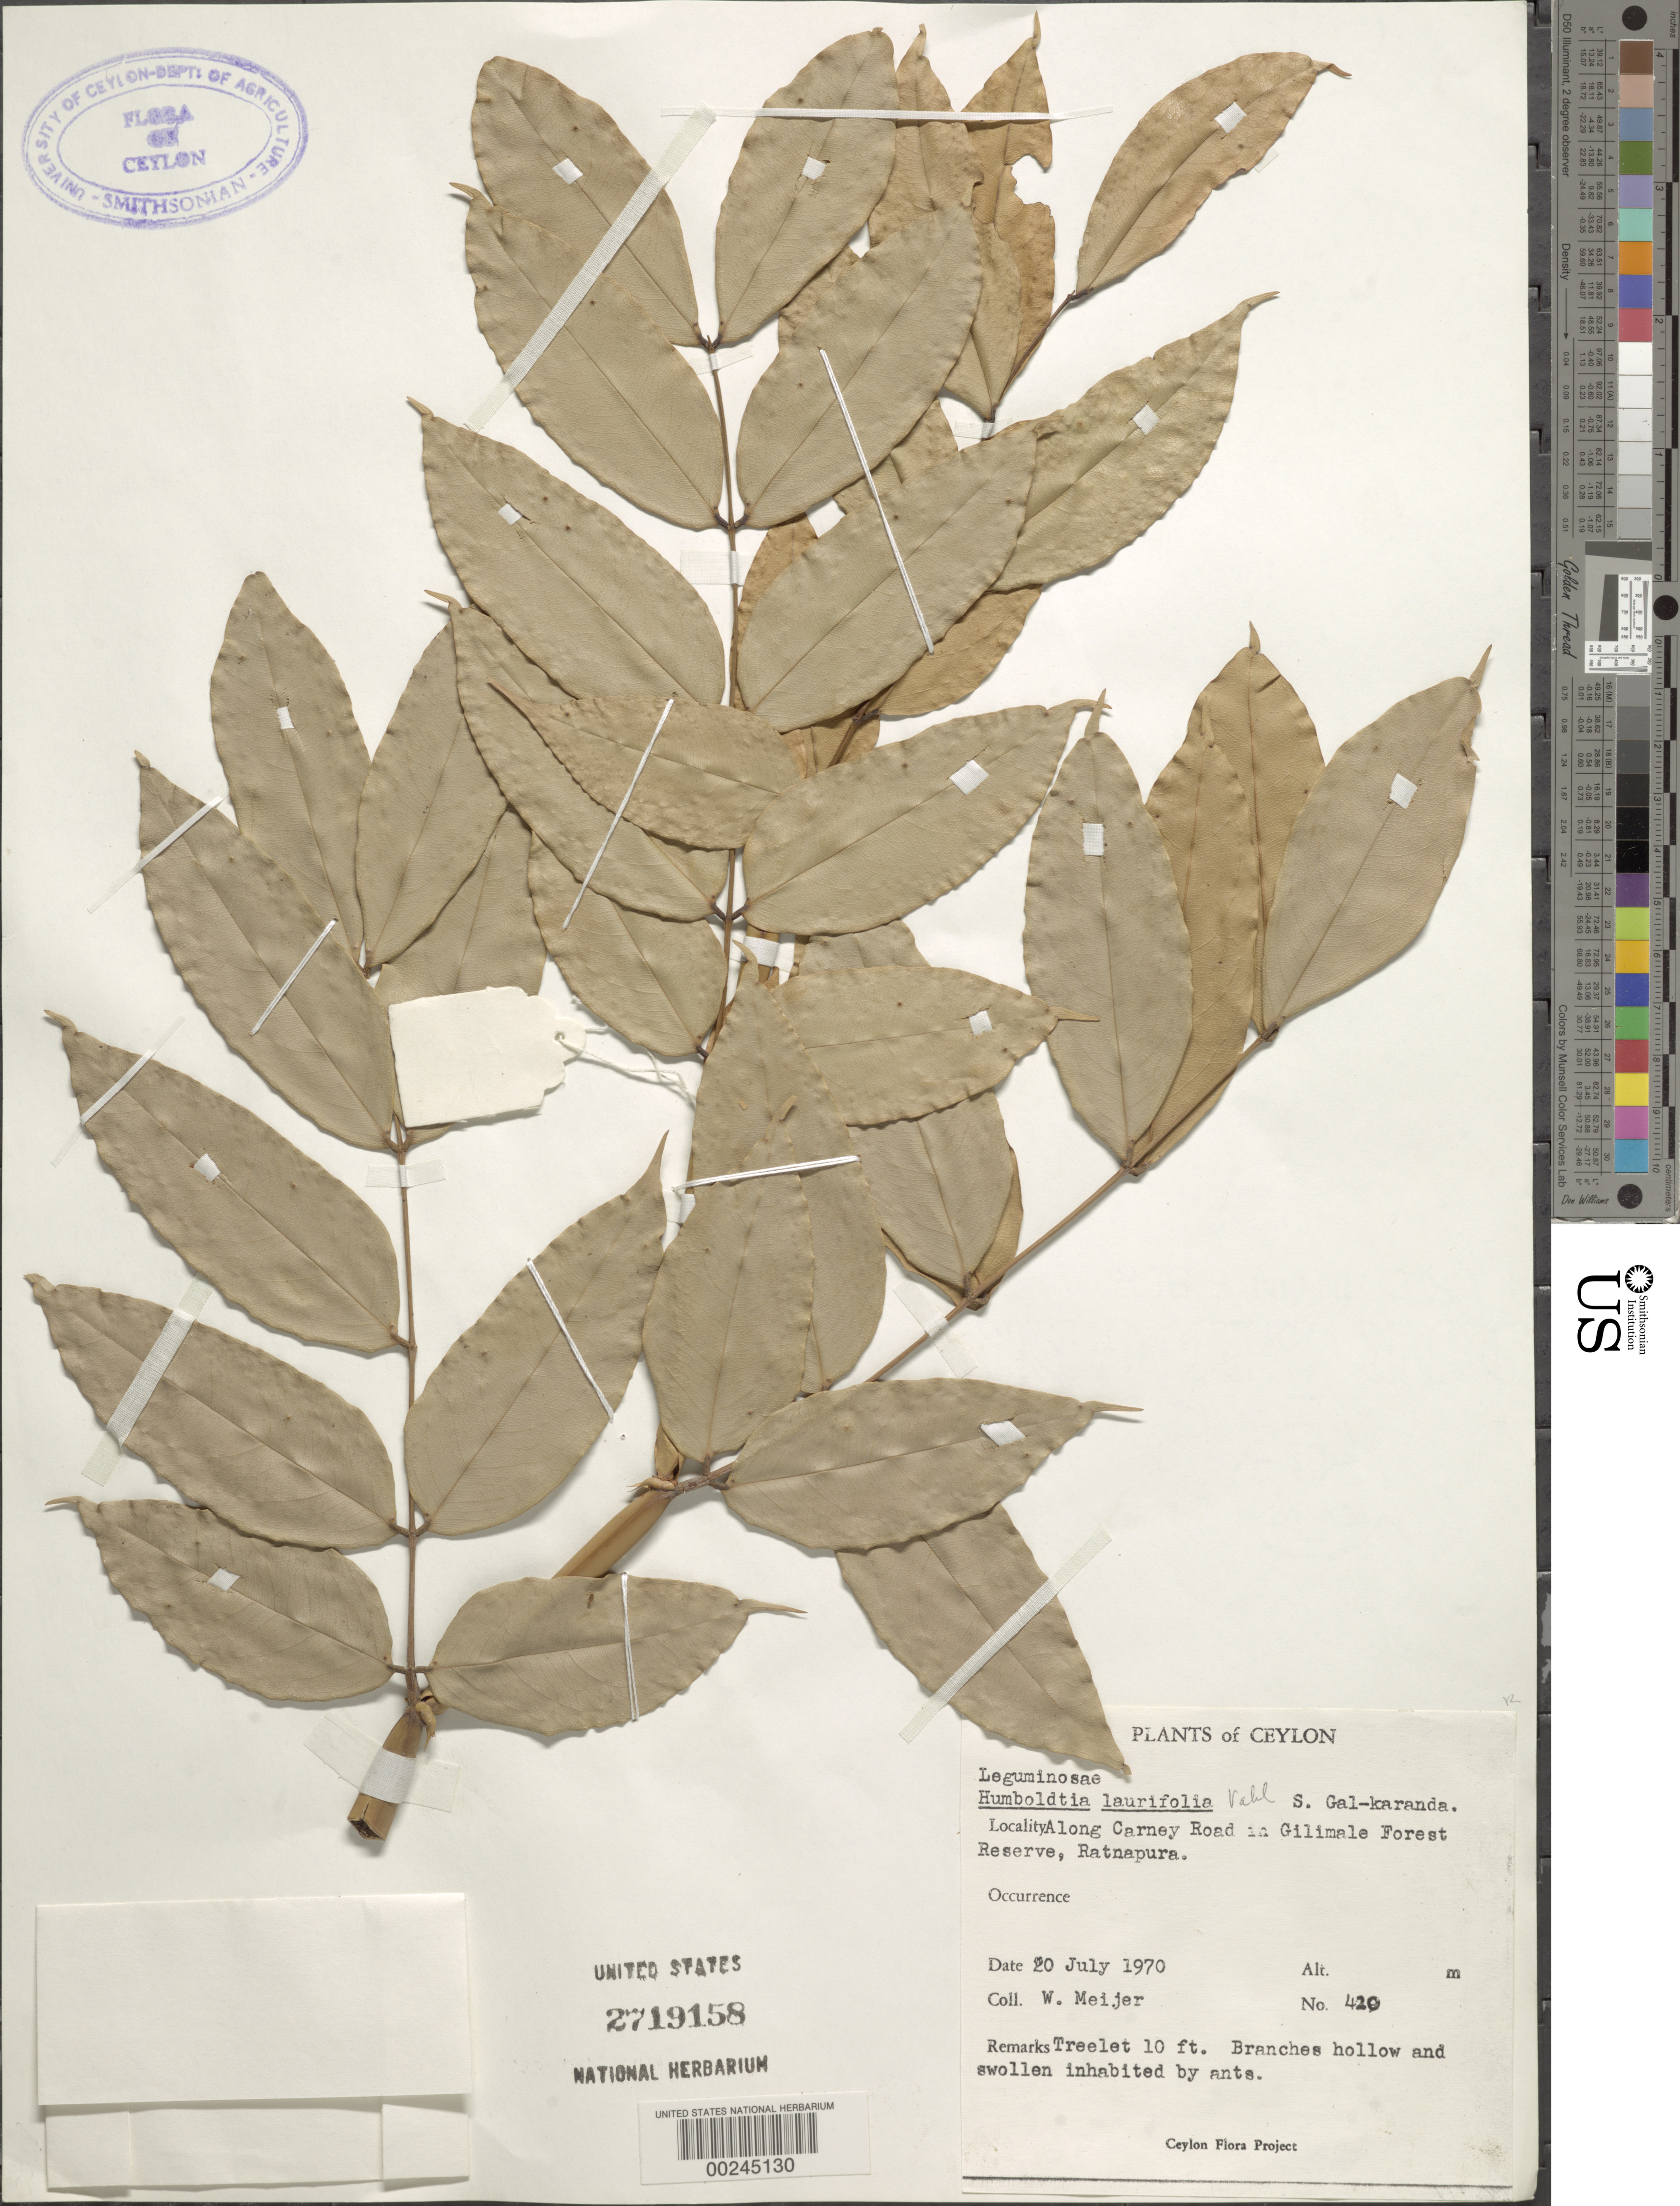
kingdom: Plantae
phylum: Tracheophyta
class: Magnoliopsida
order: Fabales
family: Fabaceae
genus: Humboldtia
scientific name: Humboldtia laurifolia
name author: Vahl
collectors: W. Meijer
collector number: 420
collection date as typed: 20 Jul 1970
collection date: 1970-07-20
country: Sri Lanka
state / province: Sabaragamuwa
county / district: Ratnapura Dist.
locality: Along carney road in gilimale forest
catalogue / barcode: US 2719158